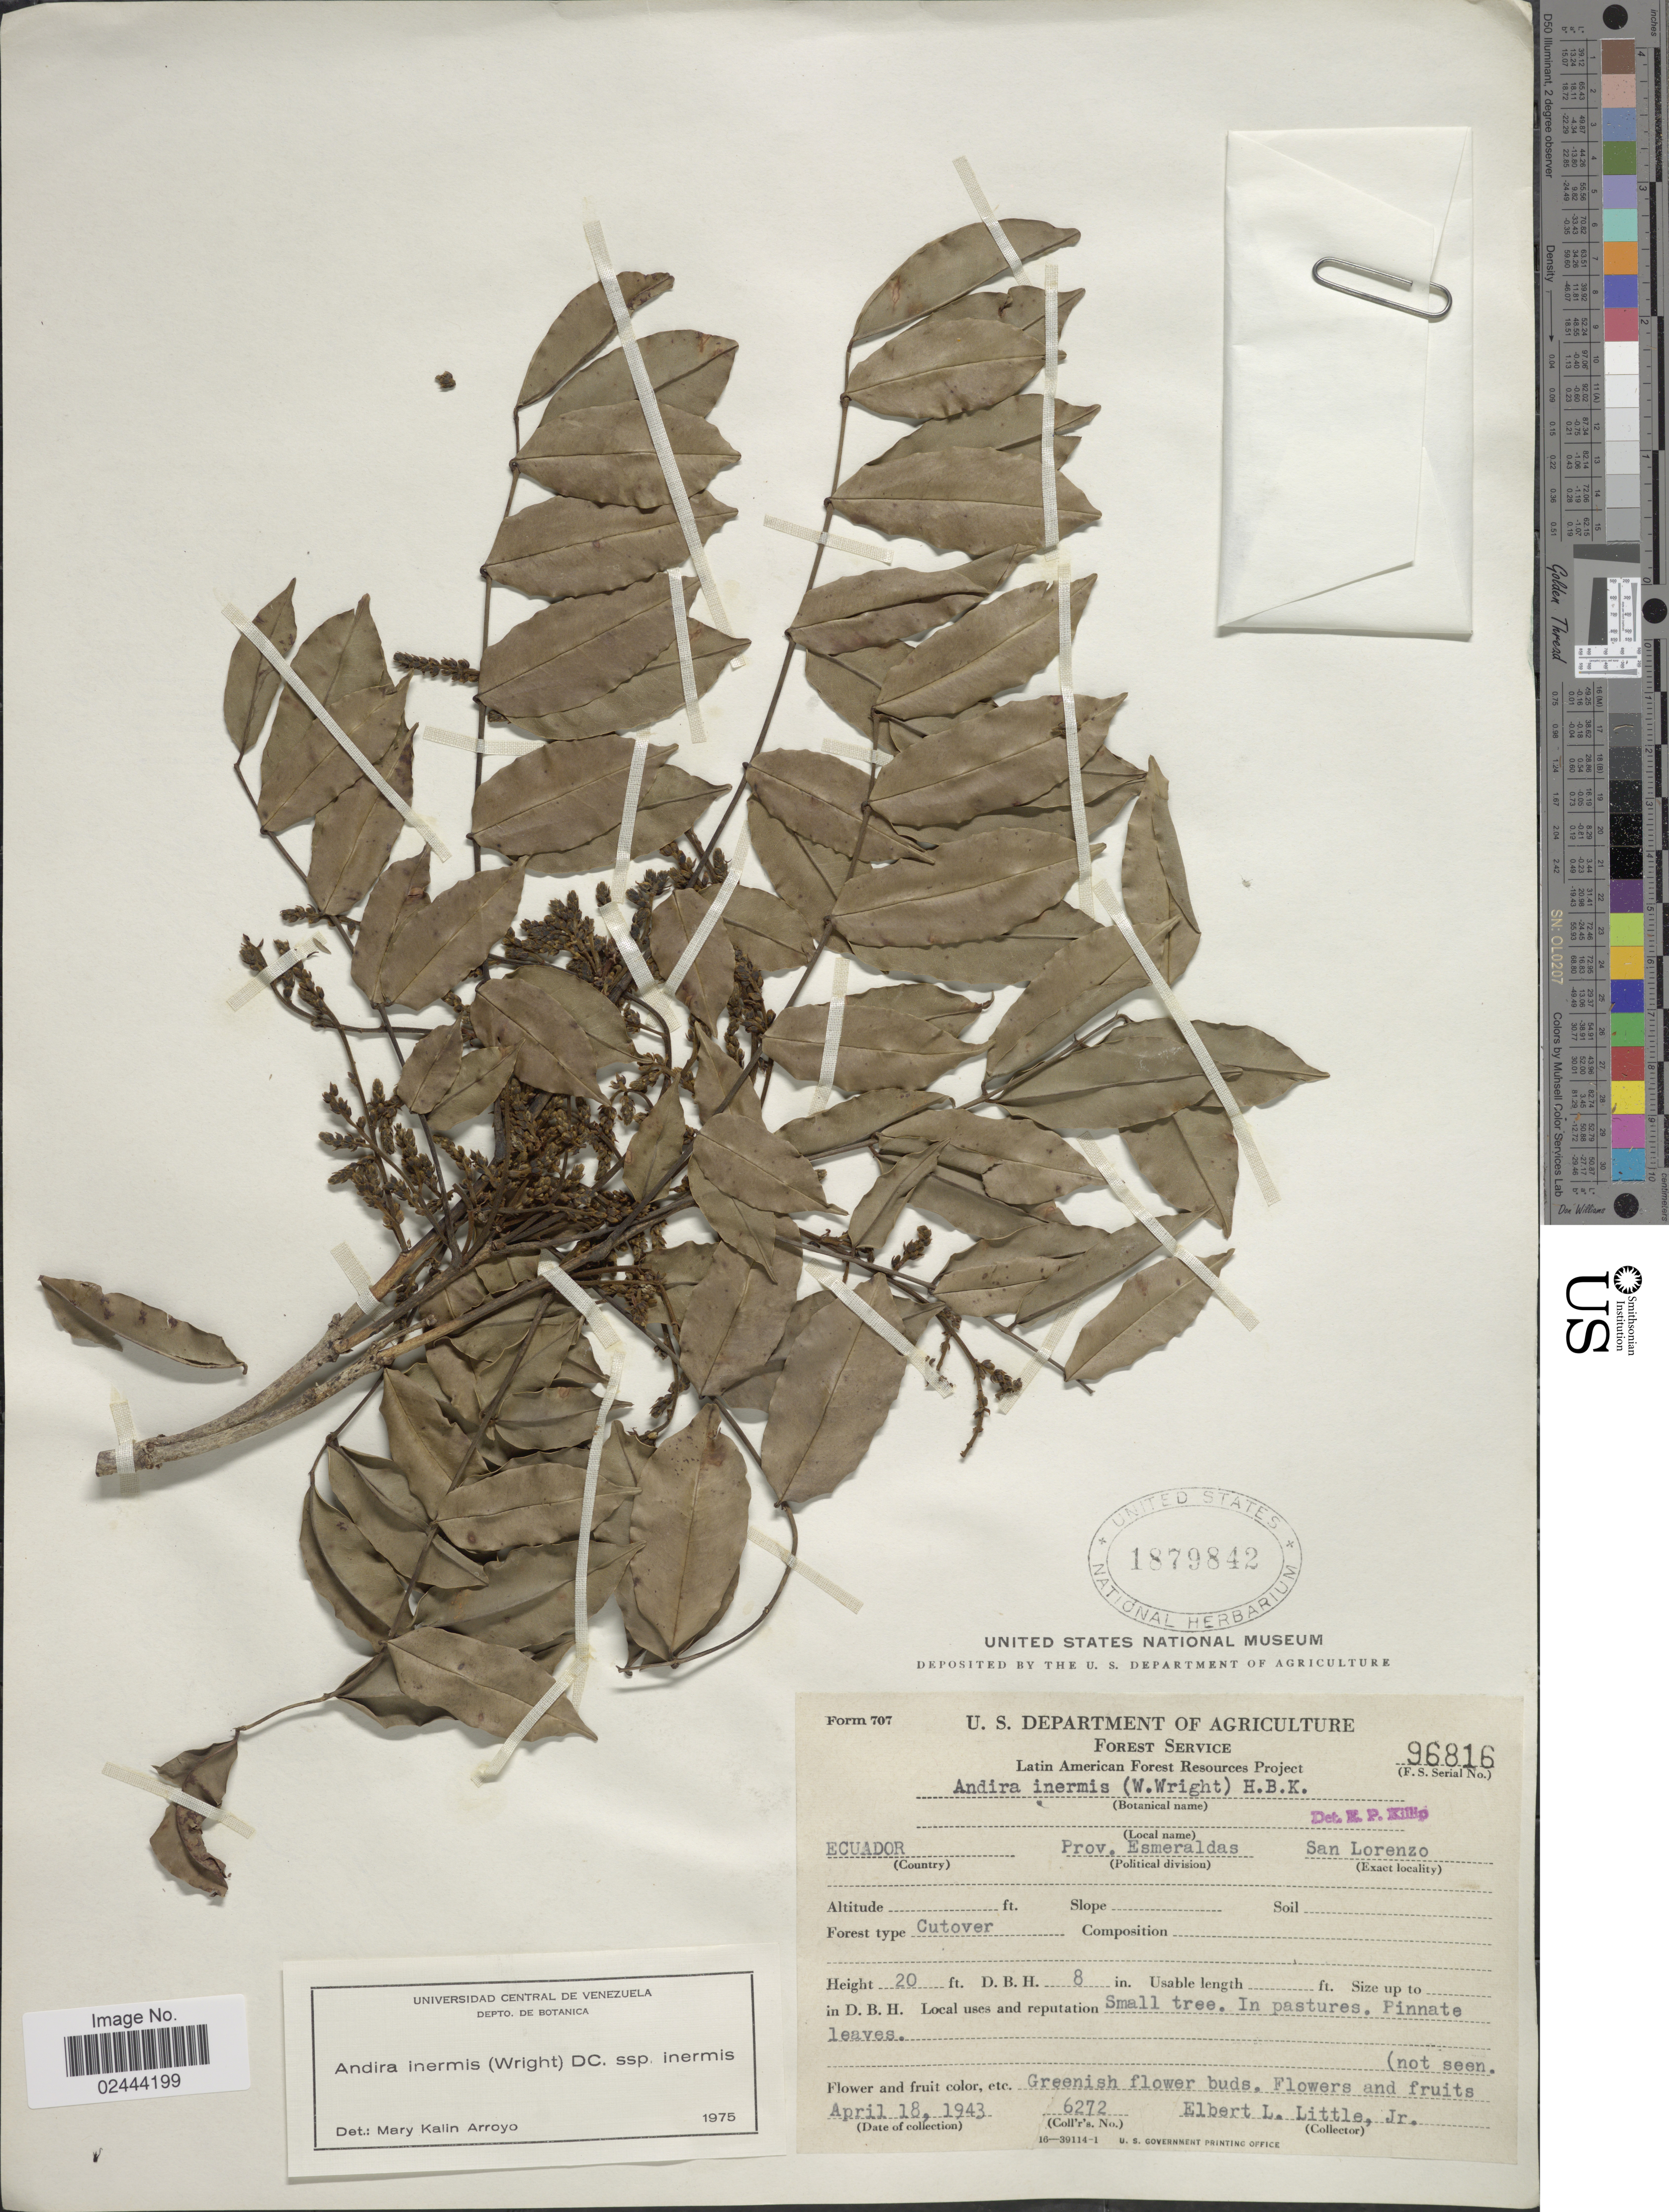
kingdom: Plantae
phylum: Tracheophyta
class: Magnoliopsida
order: Fabales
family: Fabaceae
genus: Andira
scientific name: Andira inermis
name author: (W. Wright) Kunth ex DC.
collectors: E. L. Little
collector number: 6272/96816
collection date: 1943-04-18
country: Ecuador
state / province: Esmeraldas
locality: San Lorenzo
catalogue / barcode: US 1879842